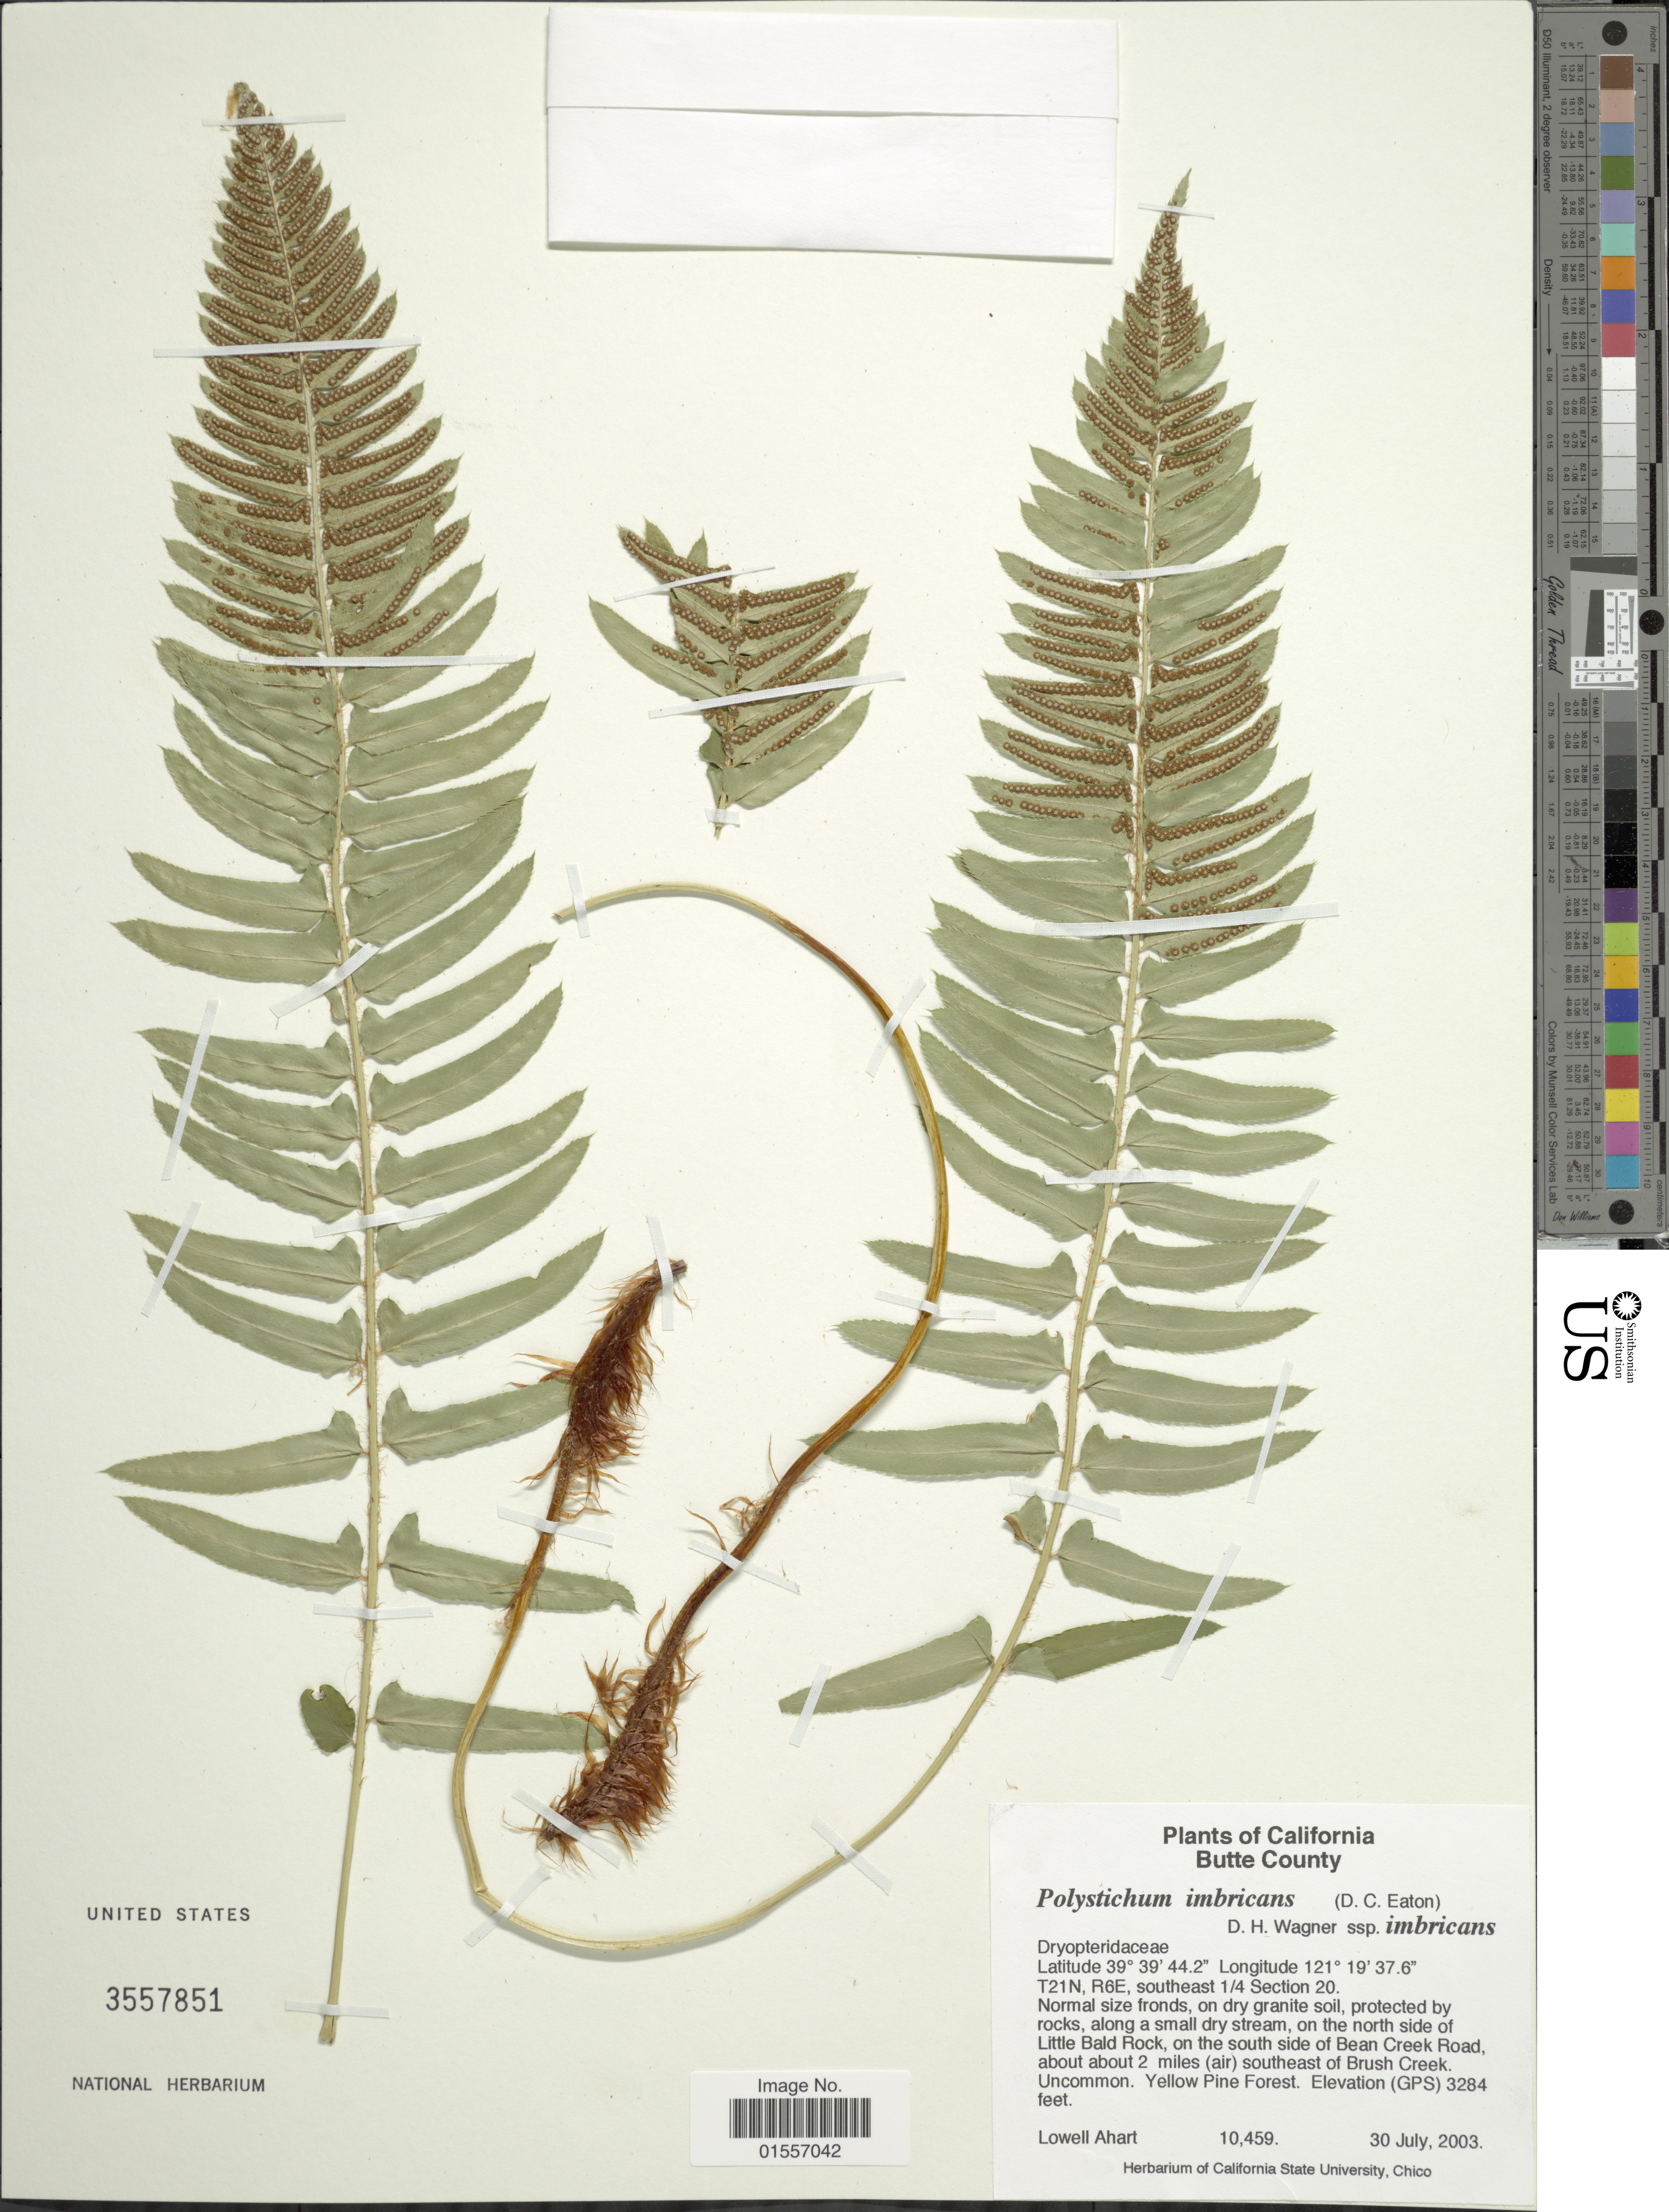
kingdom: Plantae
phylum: Tracheophyta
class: Polypodiopsida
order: Polypodiales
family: Dryopteridaceae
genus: Polystichum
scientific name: Polystichum imbricans subsp. imbricans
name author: (D.C. Eaton) D.H. Wagner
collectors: L. Ahart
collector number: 10459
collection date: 2003-07-30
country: United States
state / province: California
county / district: Butte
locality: Butte County, on the north side of Little Bald Rock, on south side of Bean Creek Road, about 2 miles (air) southeast of Brush Creek. Yellow Pine Forest.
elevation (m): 1001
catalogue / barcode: US 3557851